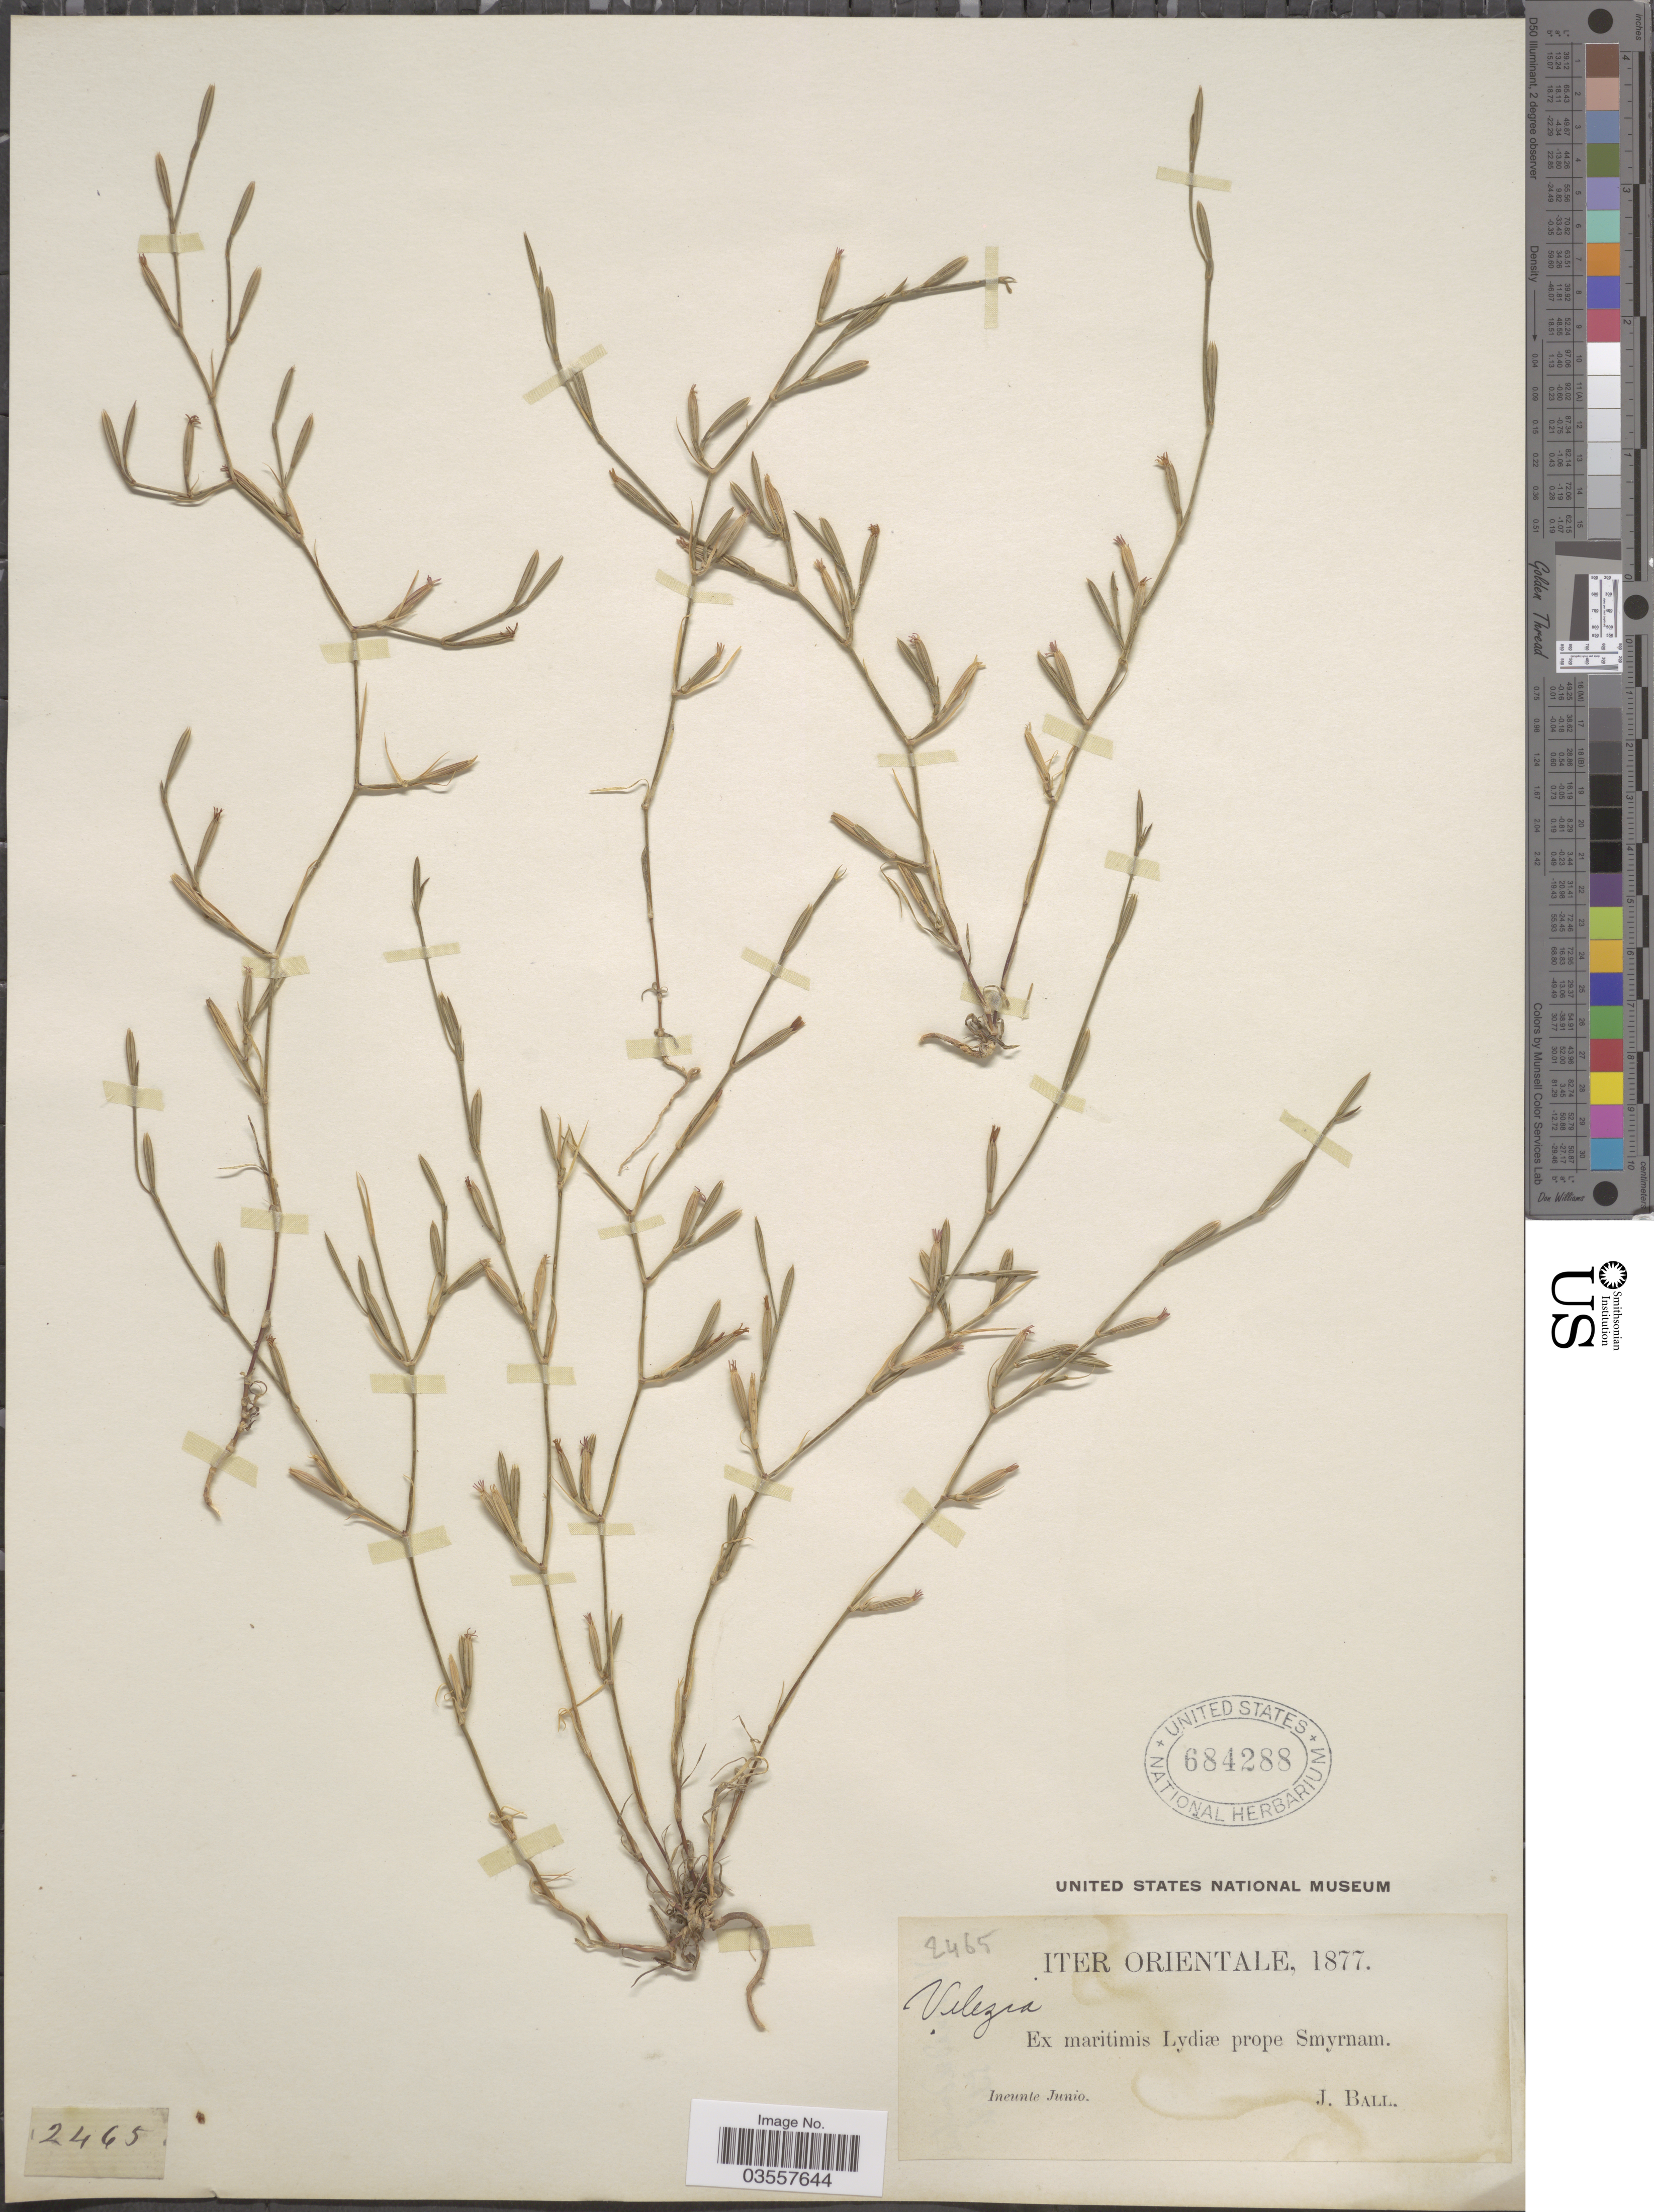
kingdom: Plantae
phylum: Tracheophyta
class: Magnoliopsida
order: Caryophyllales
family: Caryophyllaceae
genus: Dianthus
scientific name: Dianthus quadridentatus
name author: (Sm.) Fassou et al.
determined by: Strong, Mark T., (BOT), Smithsonian Institution - National Museum of Natural History (UNITED STATES)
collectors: J. Ball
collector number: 2465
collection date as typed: Ineunte Junio 1877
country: Turkey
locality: Iter Orientale. Ex maritimis Lydiæ prope Smyrnam.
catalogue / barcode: US 684288